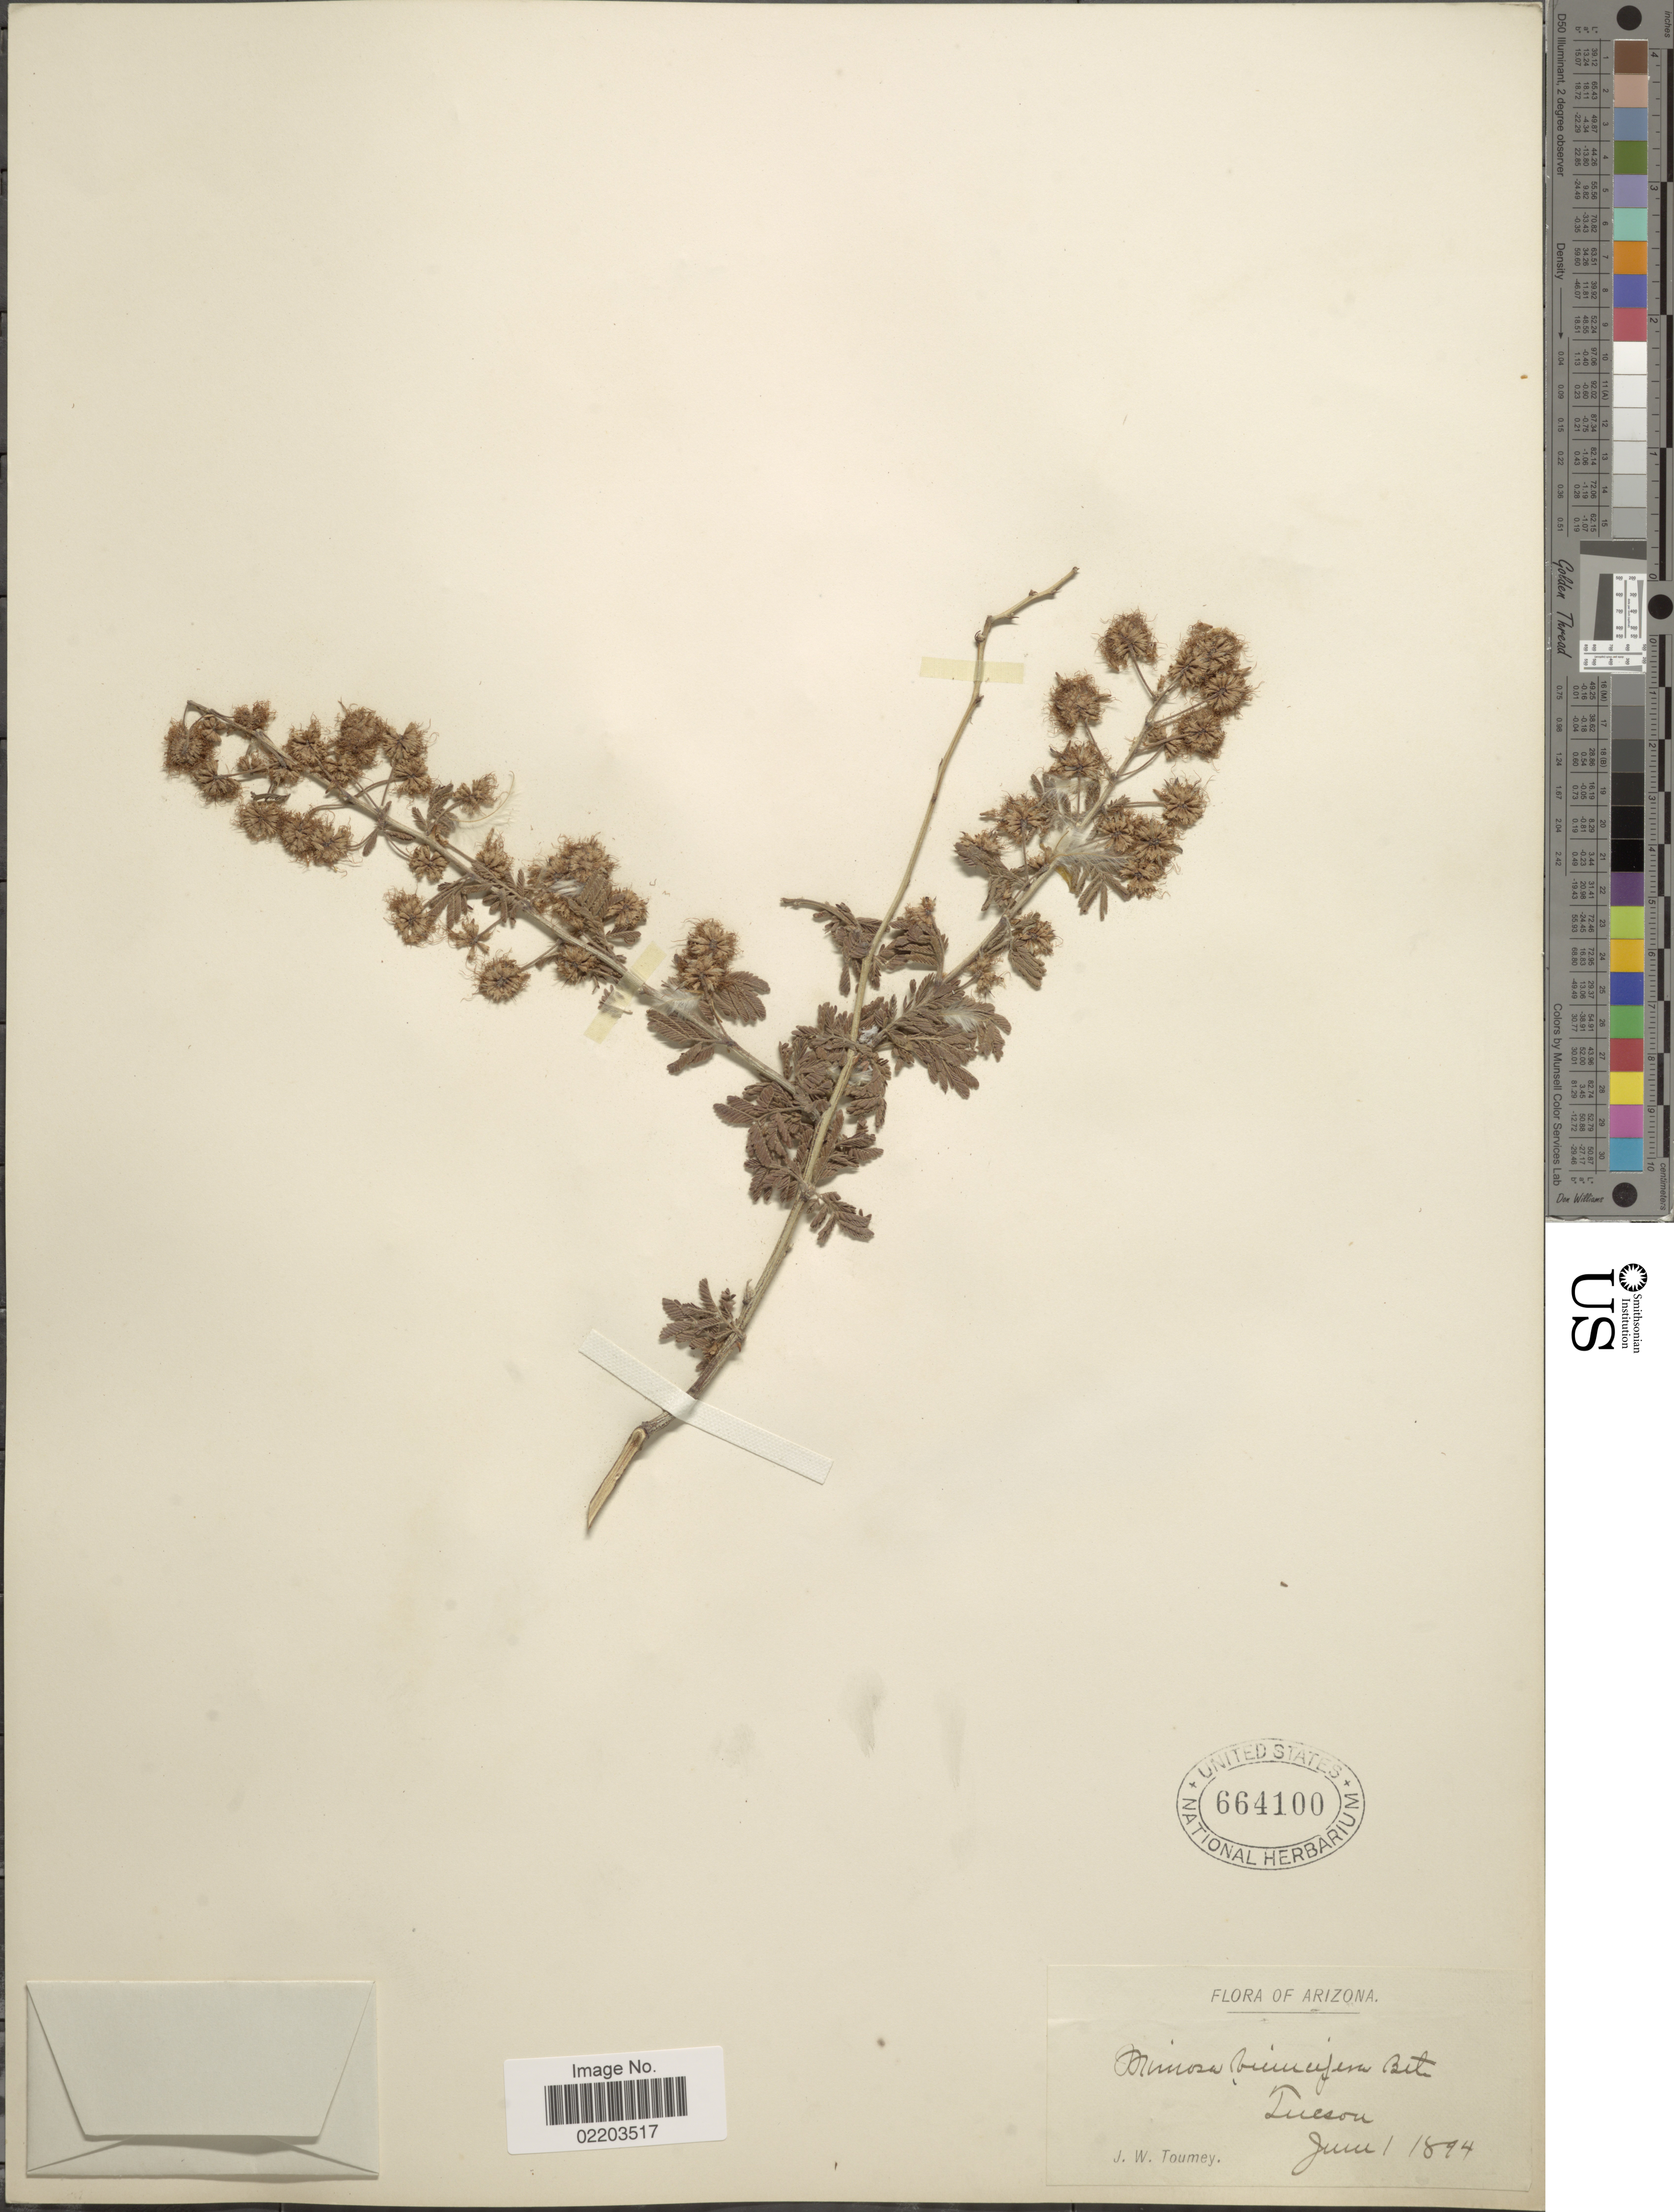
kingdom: Plantae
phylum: Tracheophyta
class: Magnoliopsida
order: Fabales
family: Fabaceae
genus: Mimosa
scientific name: Mimosa biuncifera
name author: Benth.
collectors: J. W. Toumey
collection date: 1894-06-01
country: United States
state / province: Arizona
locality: Tucson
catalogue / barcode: US 664100